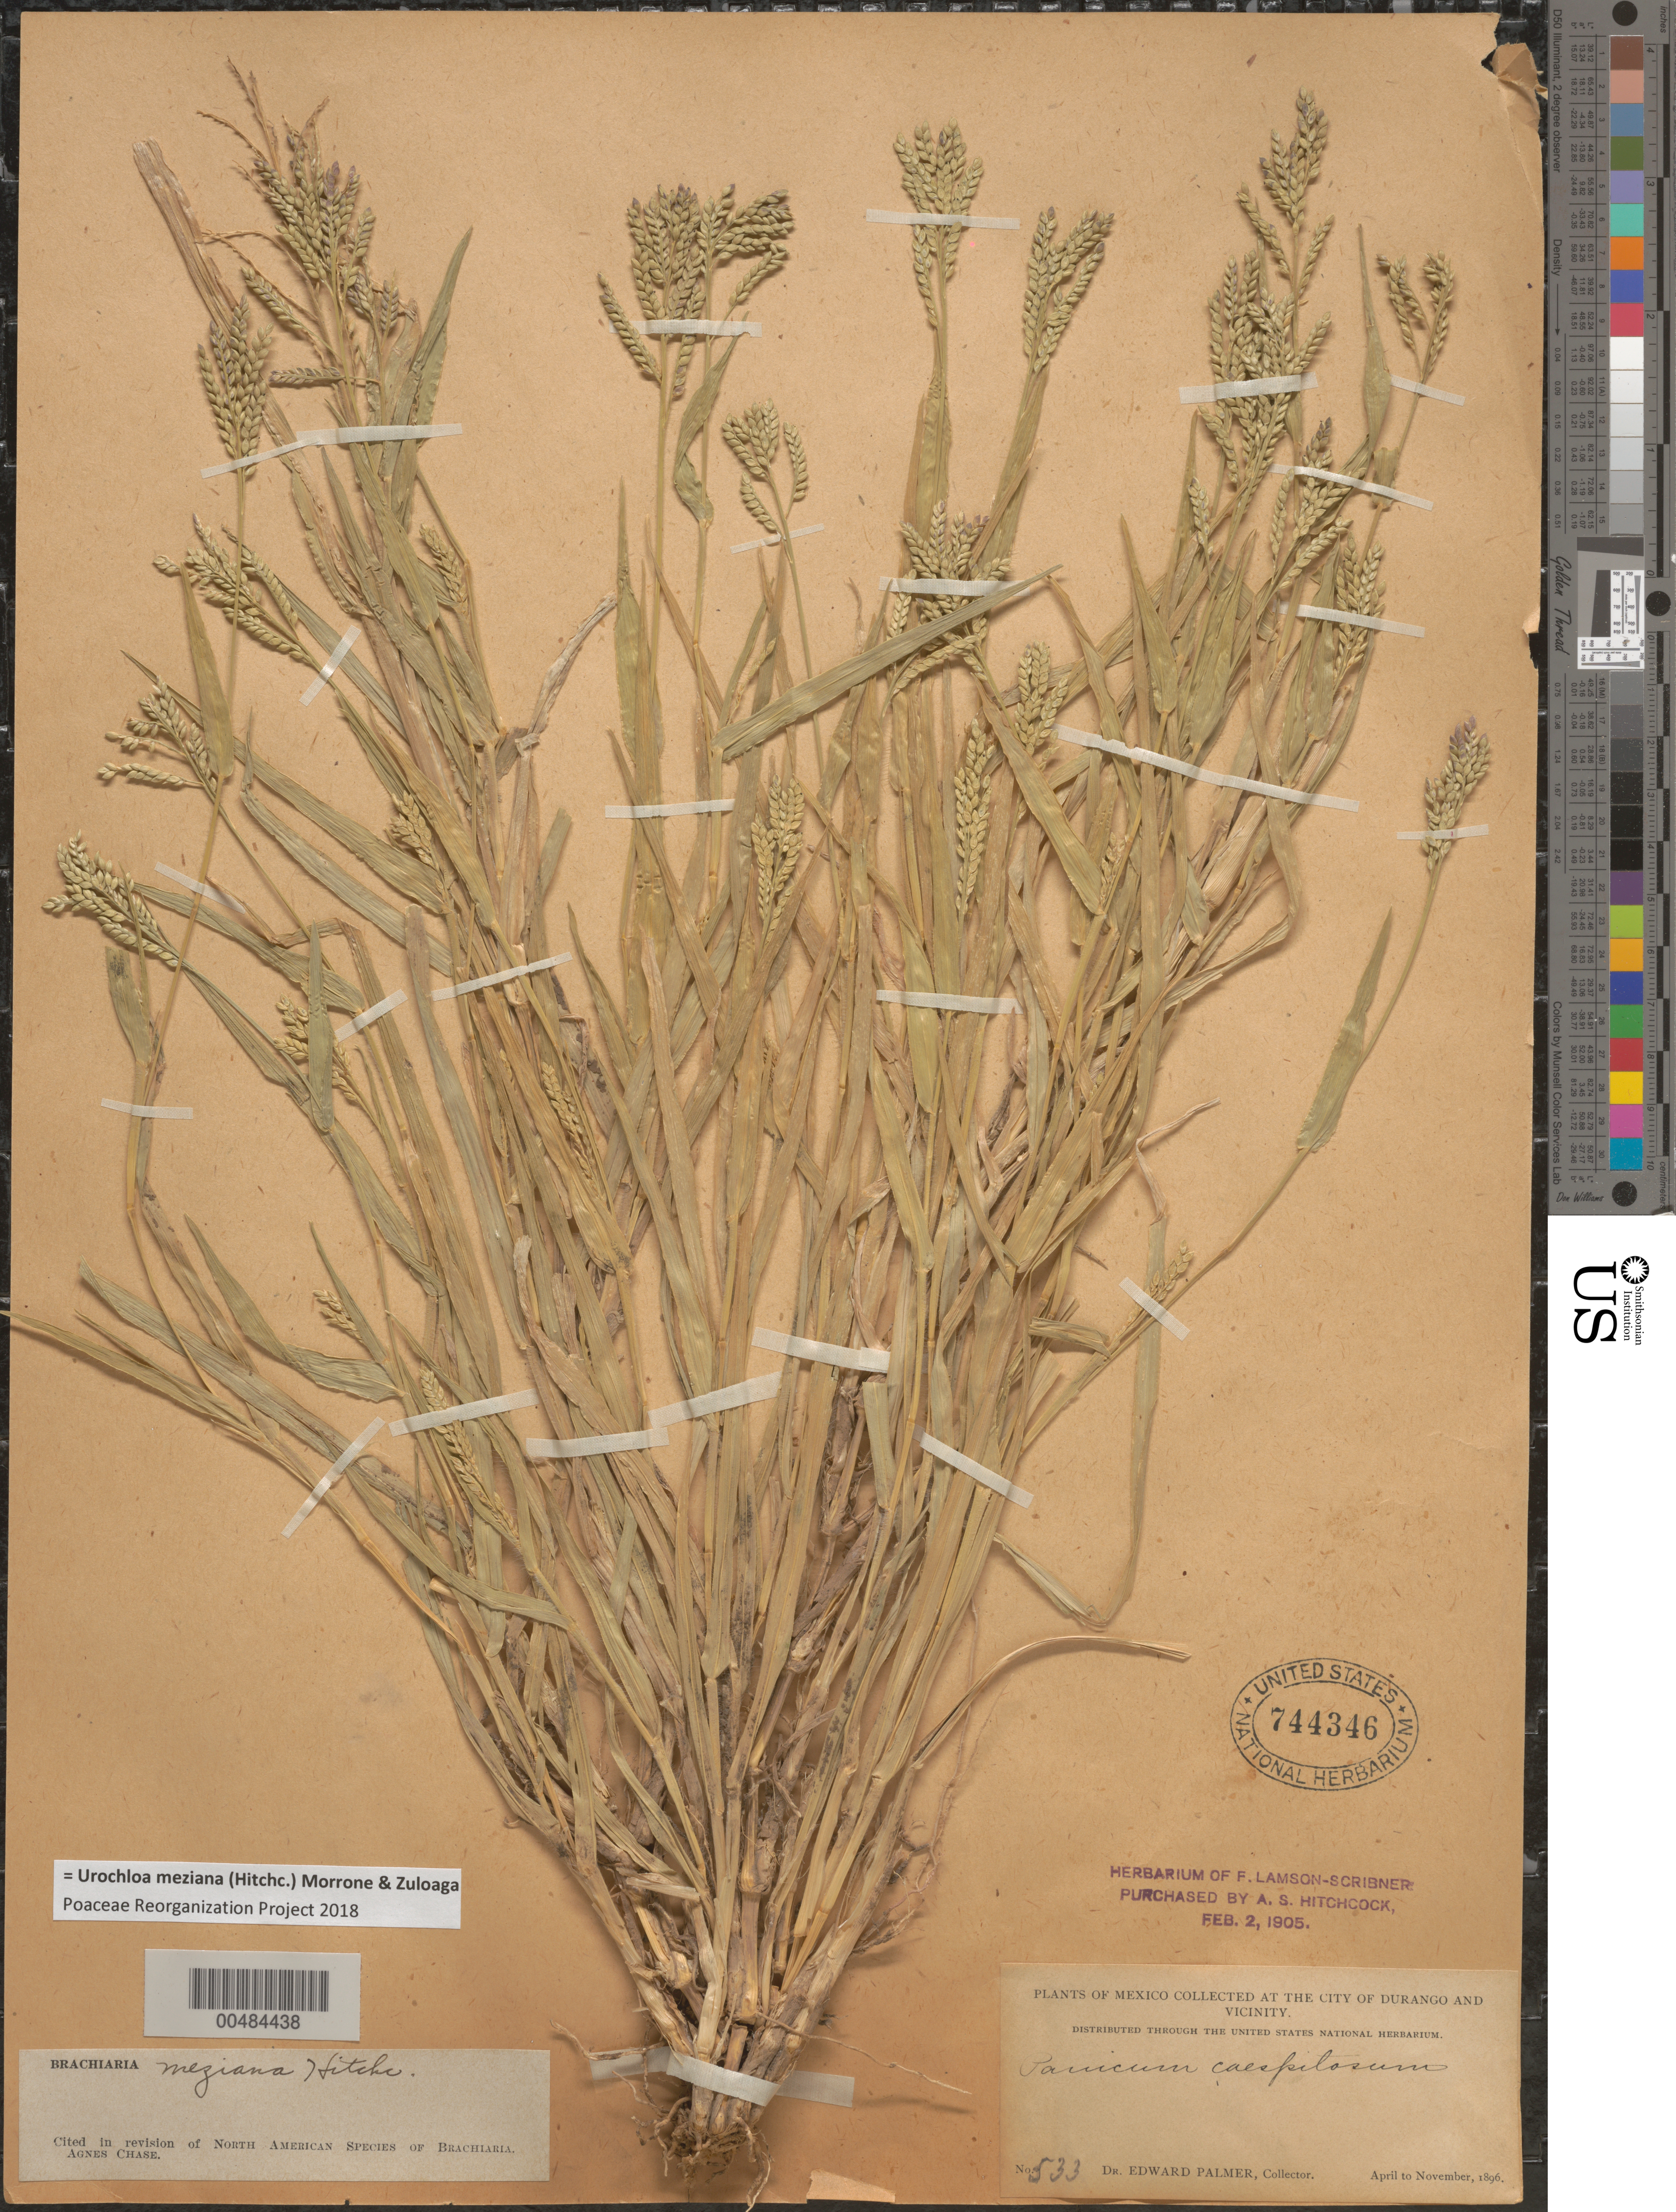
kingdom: Plantae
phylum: Tracheophyta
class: Liliopsida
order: Poales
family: Poaceae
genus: Brachiaria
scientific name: Brachiaria meziana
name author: Hitchc.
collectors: E. Palmer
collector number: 533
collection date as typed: Apr 1896 to Nov 1896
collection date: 1896-04/1896-11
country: Mexico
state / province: Durango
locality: At the city of Durango and vicinity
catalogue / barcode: US 744346